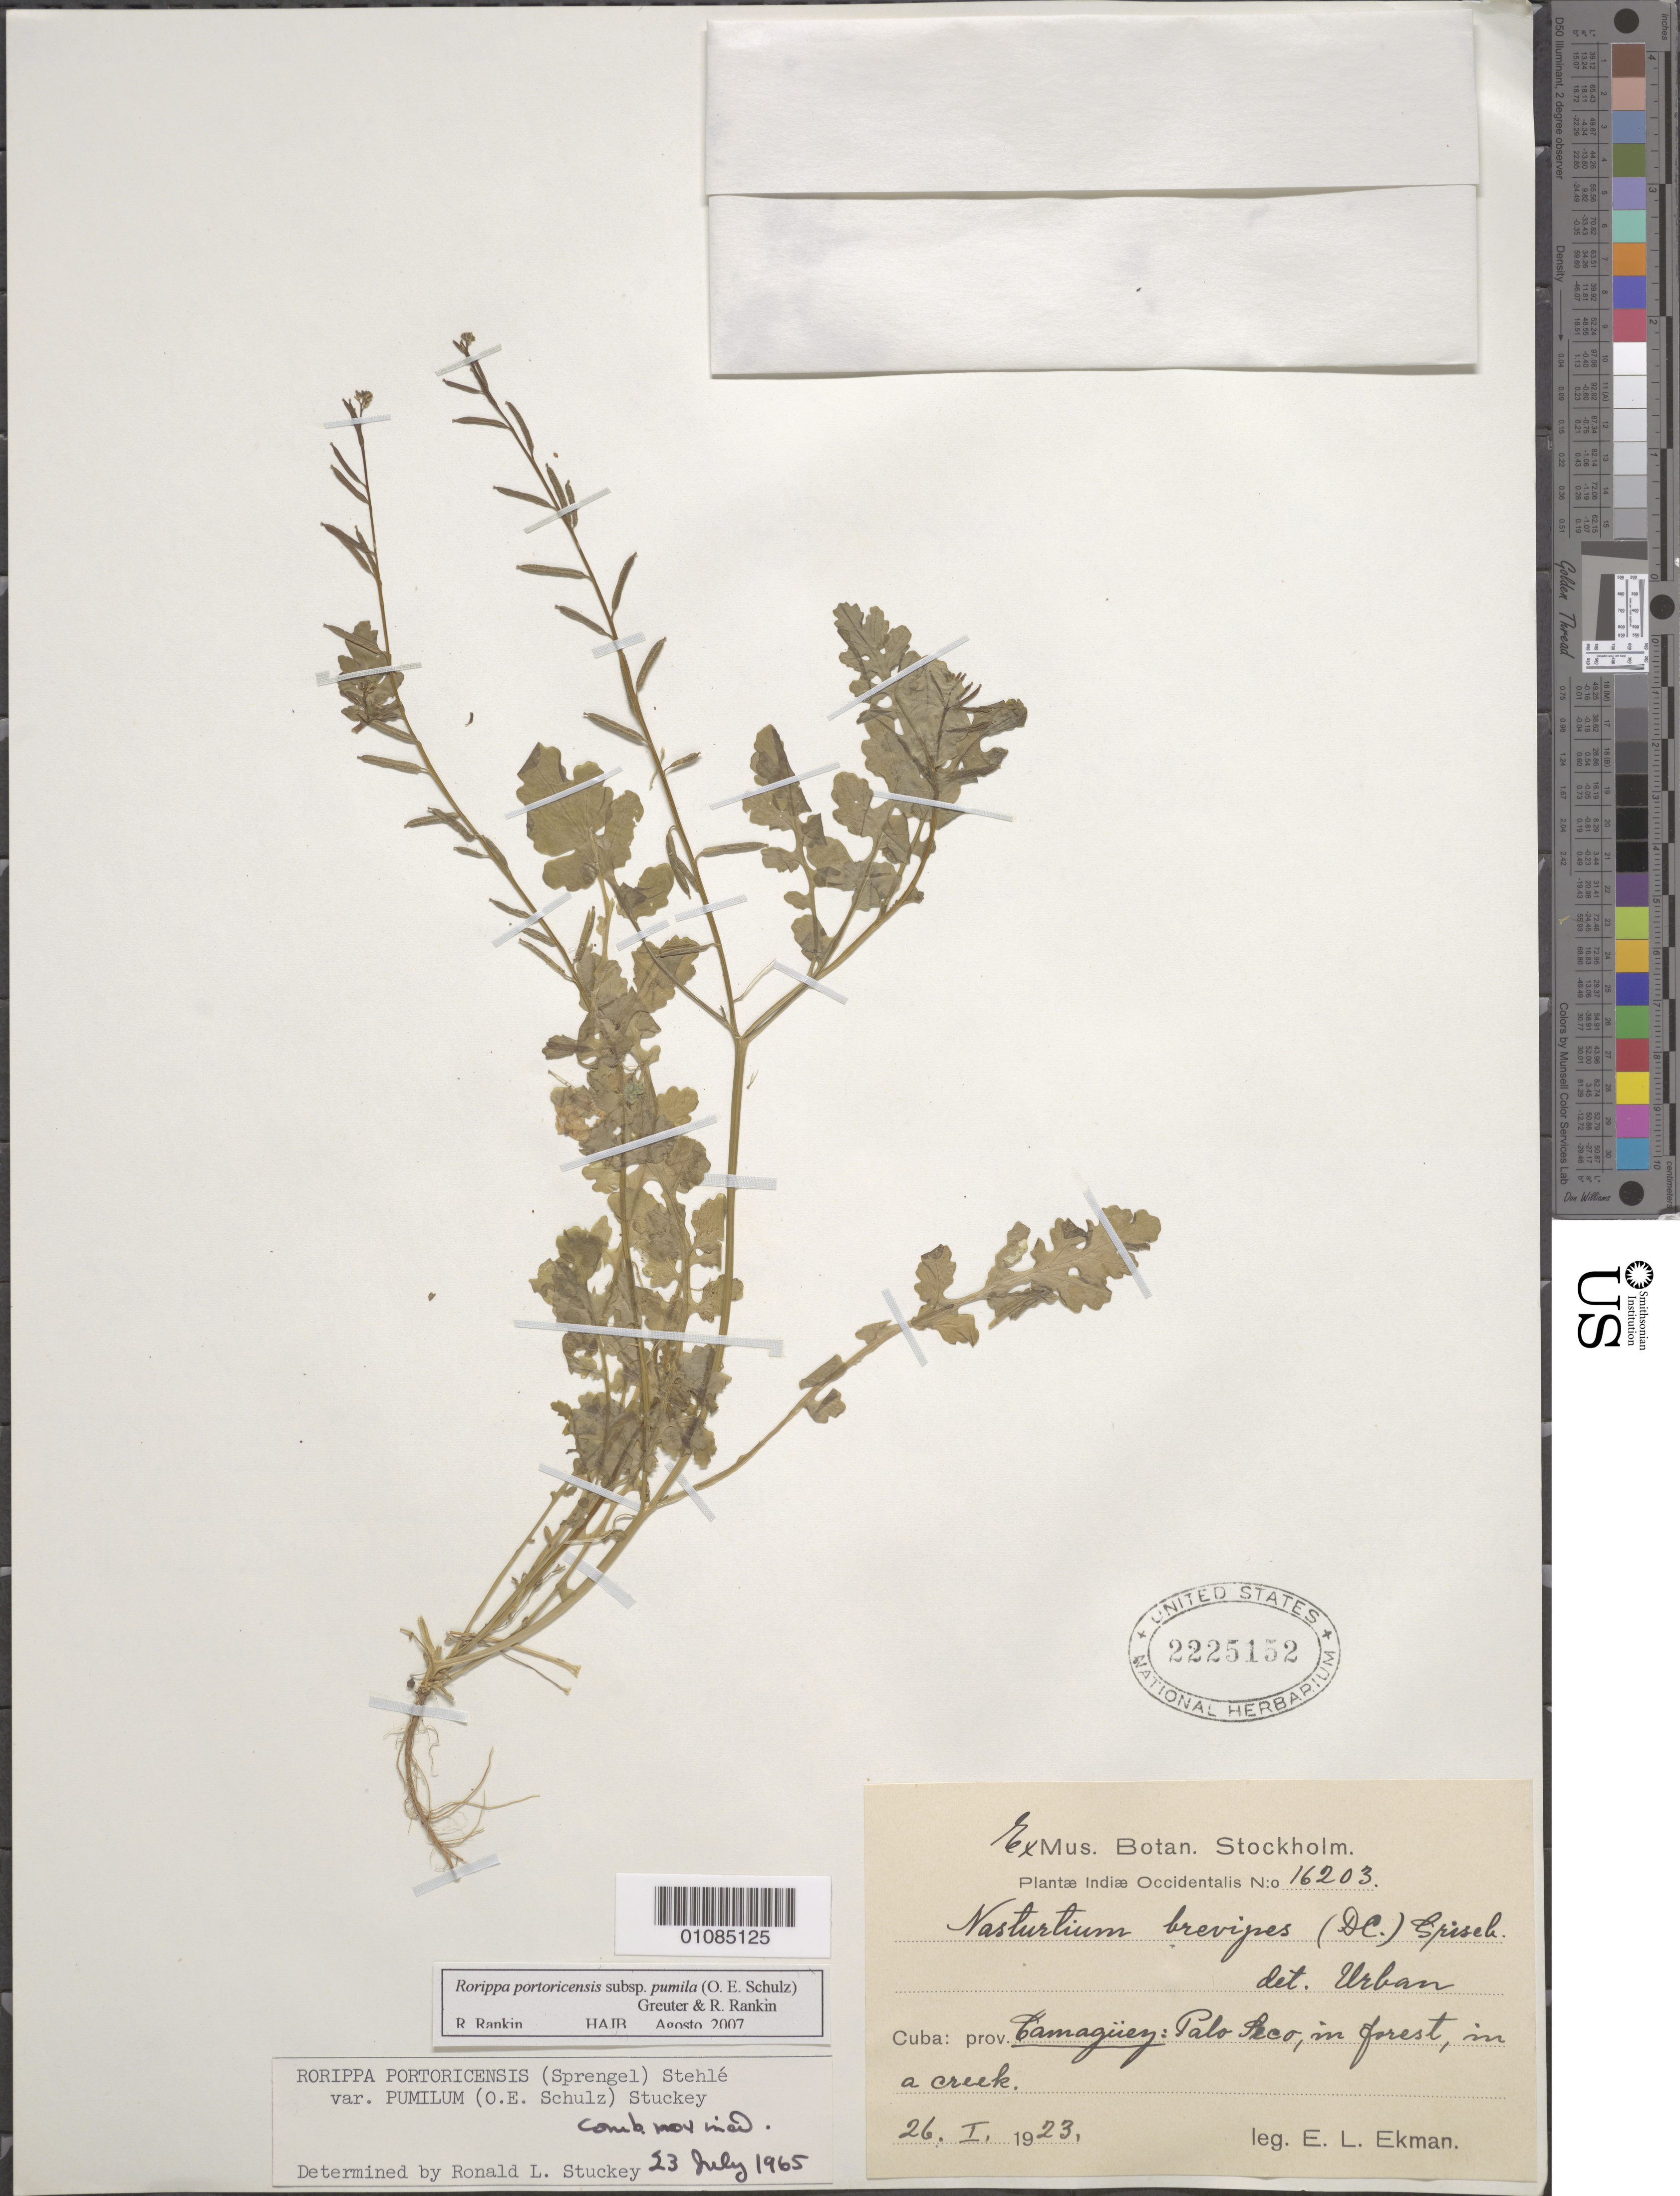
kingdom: Plantae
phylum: Tracheophyta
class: Magnoliopsida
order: Brassicales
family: Brassicaceae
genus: Rorippa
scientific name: Rorippa portoricensis var. pumilum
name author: (O.E. Schulz) Stuckey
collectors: E. L. Ekman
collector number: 16203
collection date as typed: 26 Jan 1923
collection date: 1923-01-26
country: Cuba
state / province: Camagüey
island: Cuba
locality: Palo Peco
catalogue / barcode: US 2225152